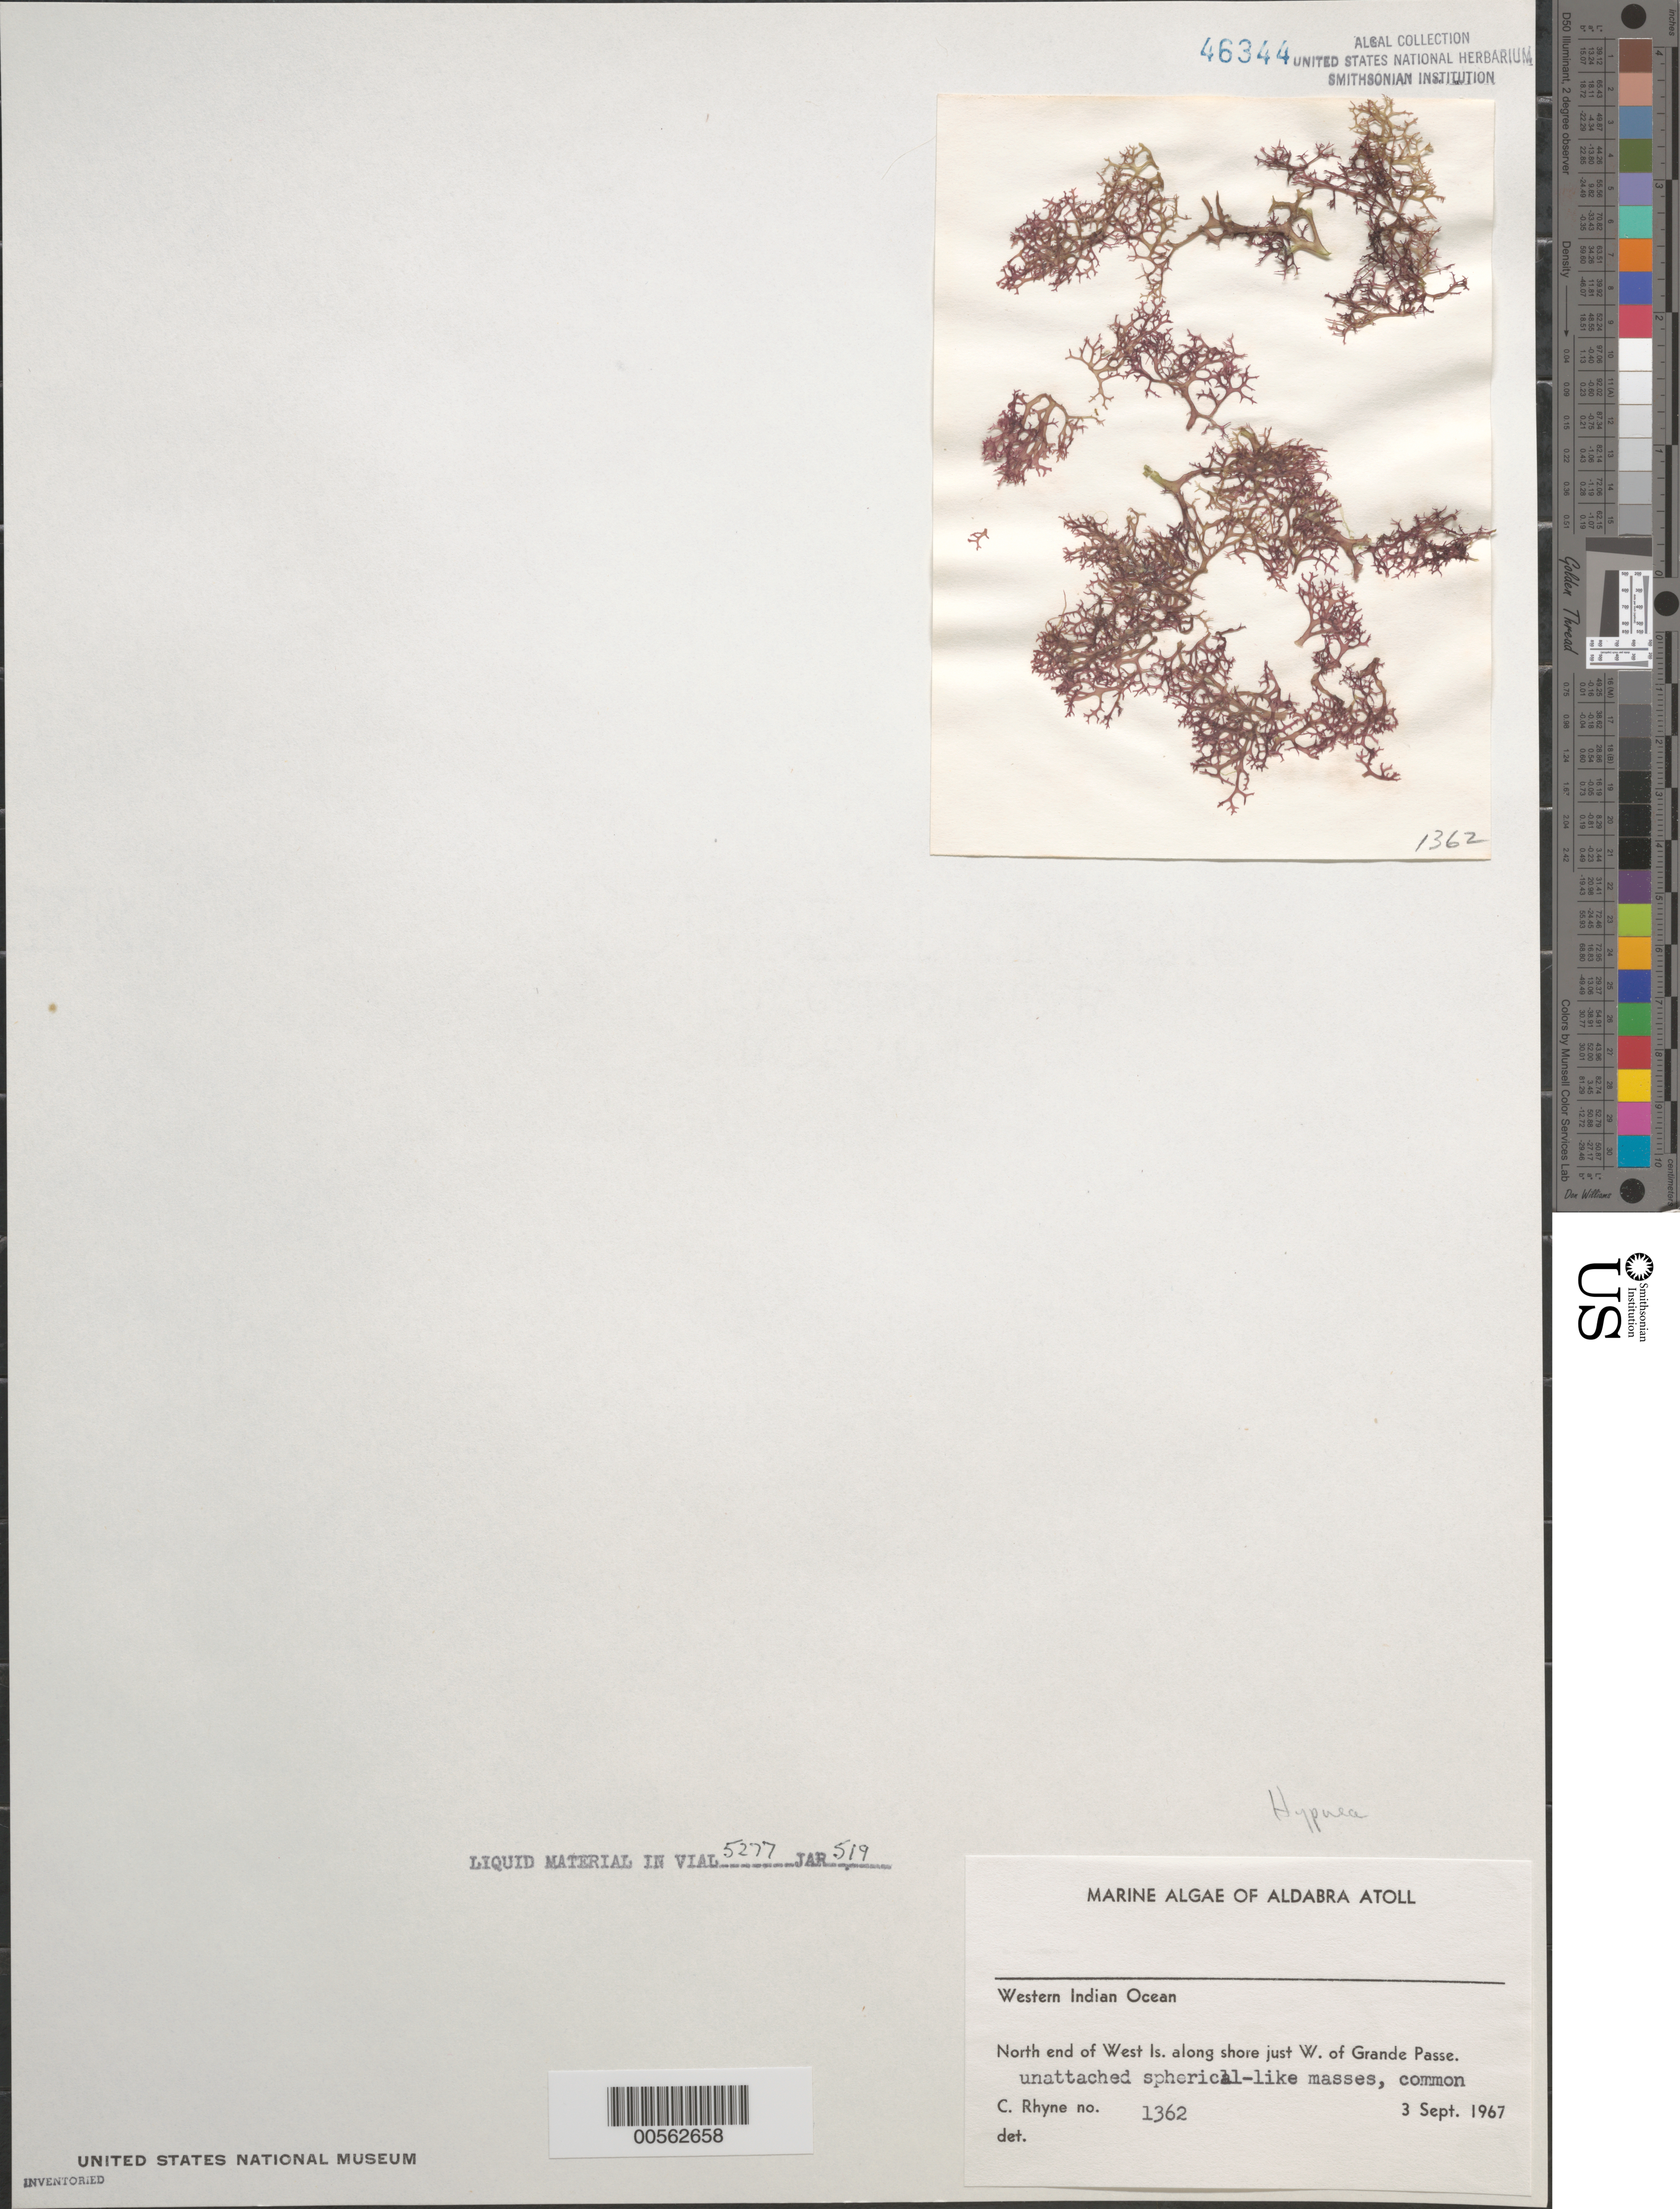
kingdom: Plantae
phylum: Rhodophyta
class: Florideophyceae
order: Gigartinales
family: Cystocloniaceae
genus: Hypnea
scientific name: Hypnea sp.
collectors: C. Rhyne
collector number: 1362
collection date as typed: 03 Sep 1967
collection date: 1967-09-03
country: Seychelles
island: Aldabra Atoll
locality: West Islet, Just west of Grande Pass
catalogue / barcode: US 46344